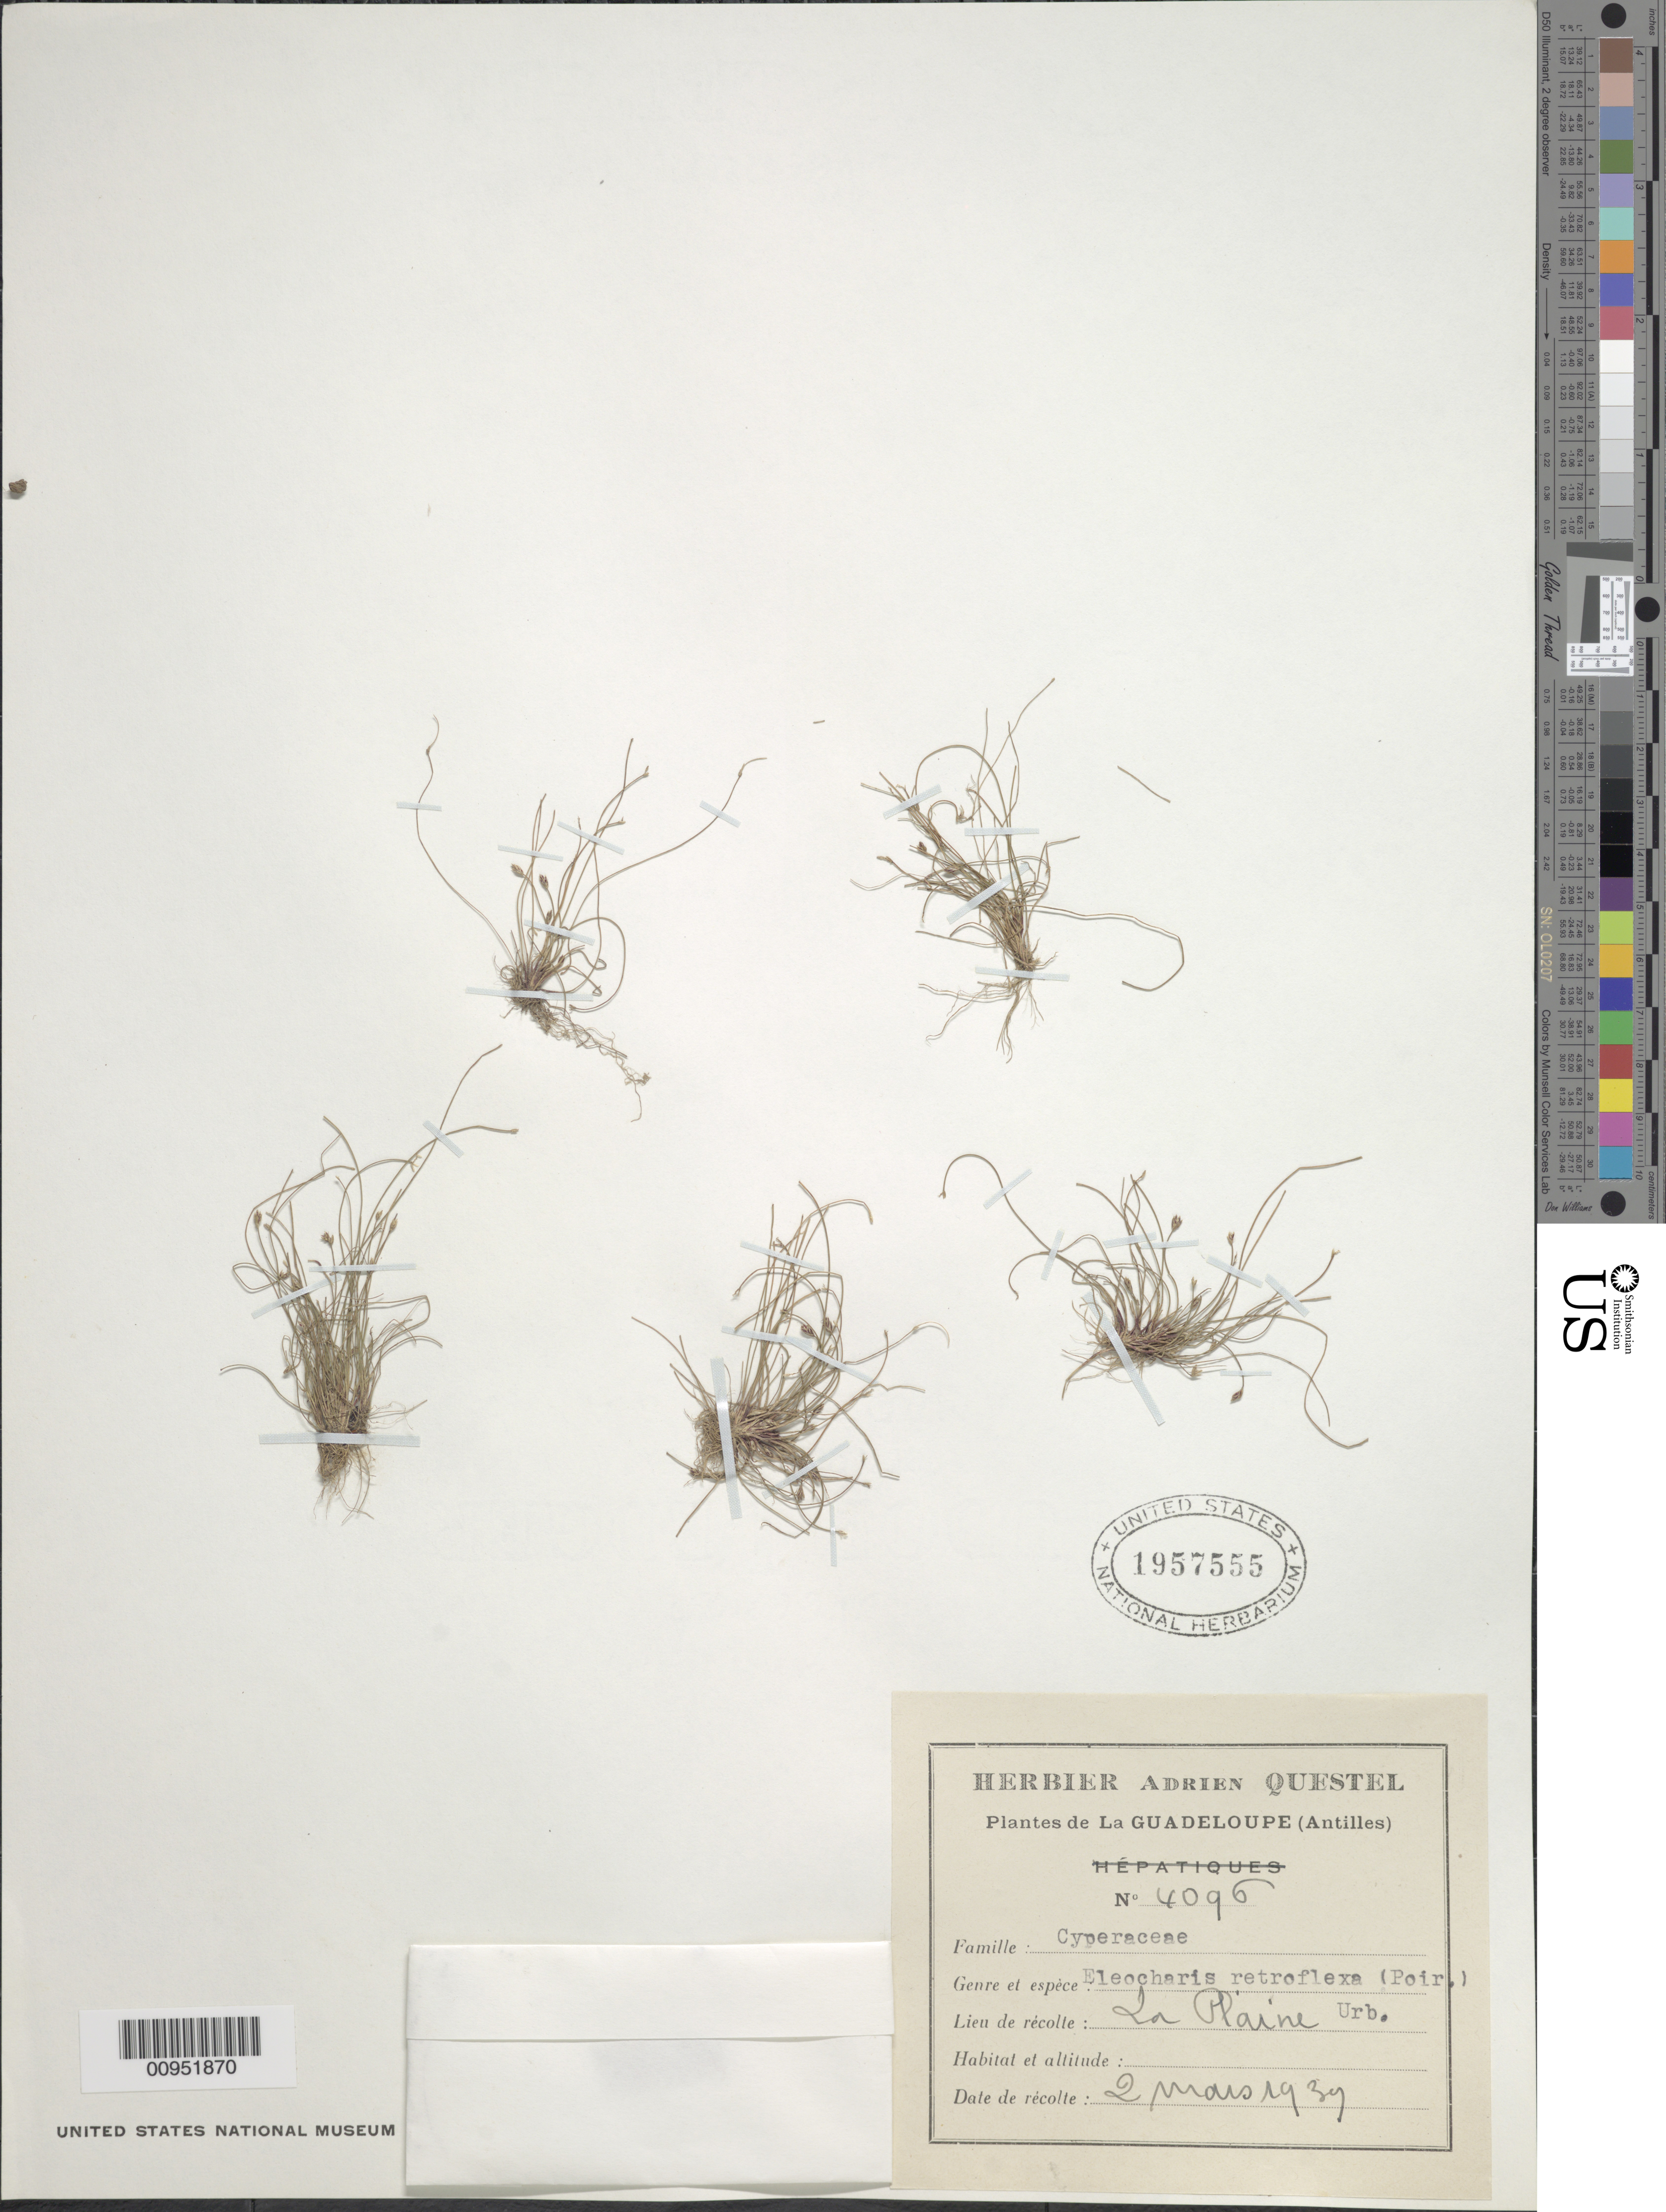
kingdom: Plantae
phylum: Tracheophyta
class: Liliopsida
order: Poales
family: Cyperaceae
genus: Eleocharis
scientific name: Eleocharis retroflexa subsp. retroflexa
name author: (Poir.) Urb.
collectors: A. Questel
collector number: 4096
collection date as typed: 02 Mar 1939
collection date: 1939-03-02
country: Guadeloupe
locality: La Plaine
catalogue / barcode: US 1957555